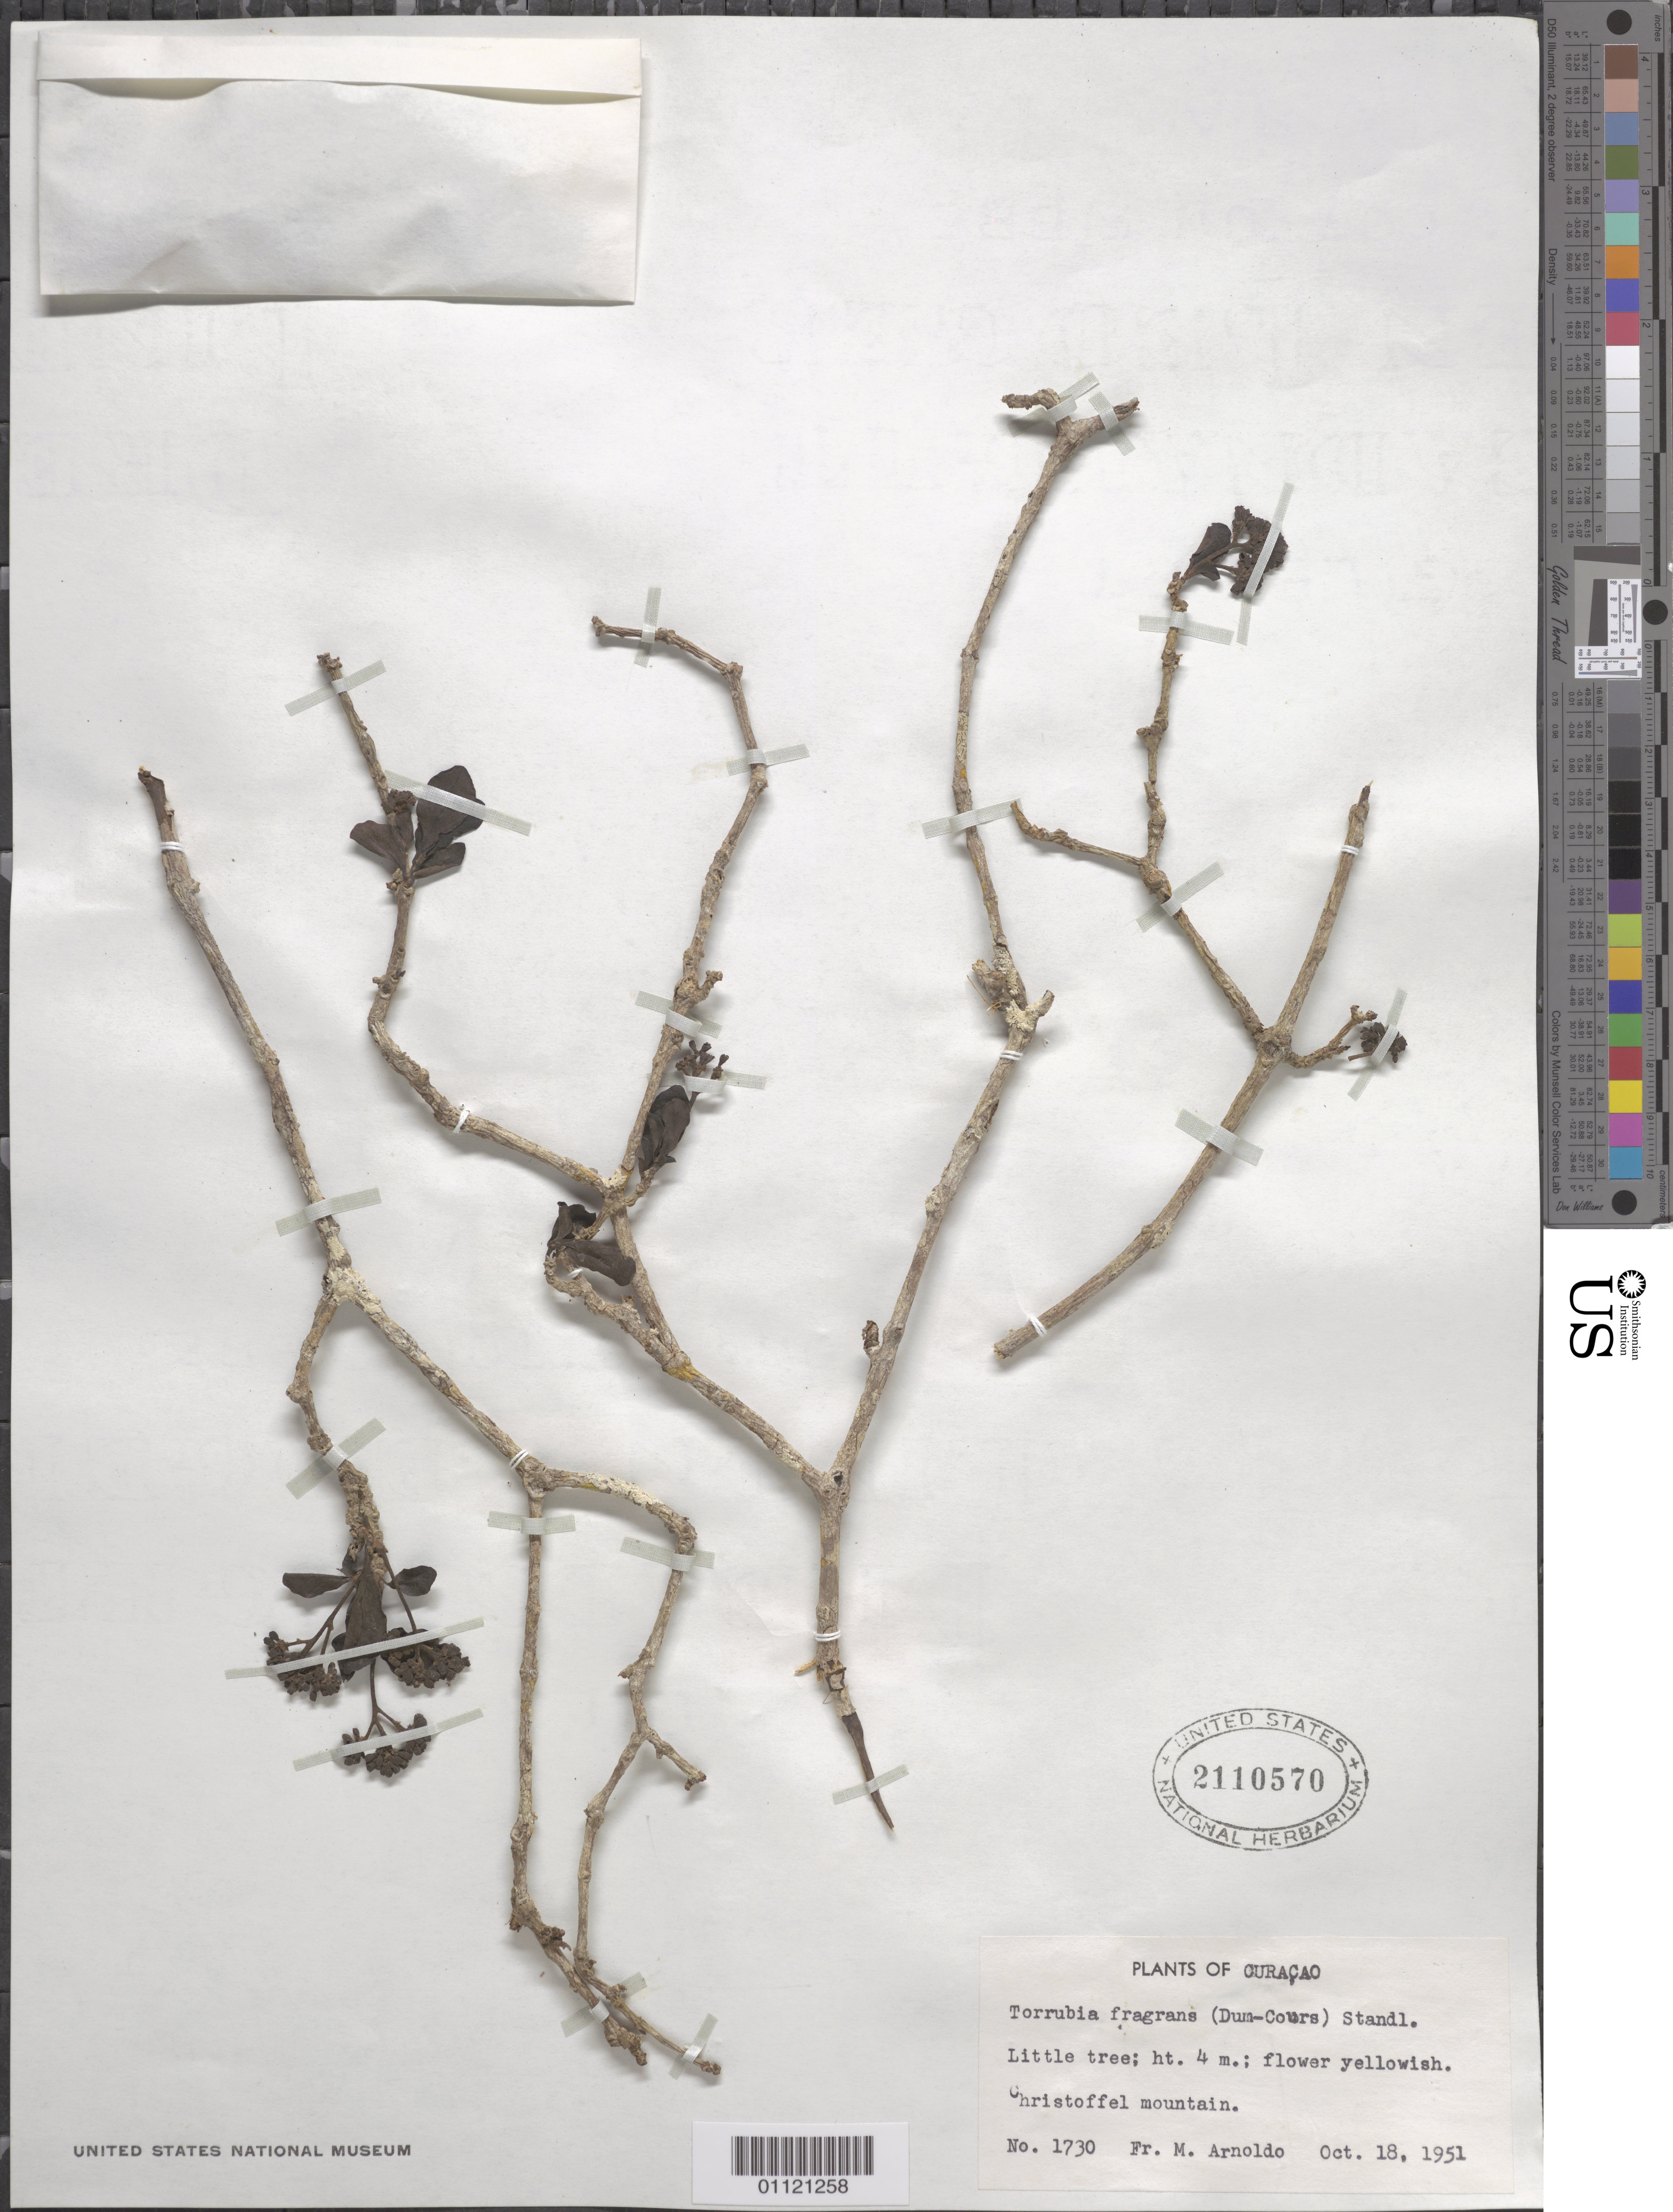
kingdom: Plantae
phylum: Tracheophyta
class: Magnoliopsida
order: Caryophyllales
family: Nyctaginaceae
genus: Guapira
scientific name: Guapira fragrans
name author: (Dum. Cours.) Little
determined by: Strong, Mark T., (BOT), Smithsonian Institution - National Museum of Natural History (UNITED STATES)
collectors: N. Arnoldo-Broeders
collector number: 1730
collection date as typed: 18 Oct 1951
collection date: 1951-10-18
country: Curaçao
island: Curaçao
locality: Christoffel mountain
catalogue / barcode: US 2110570